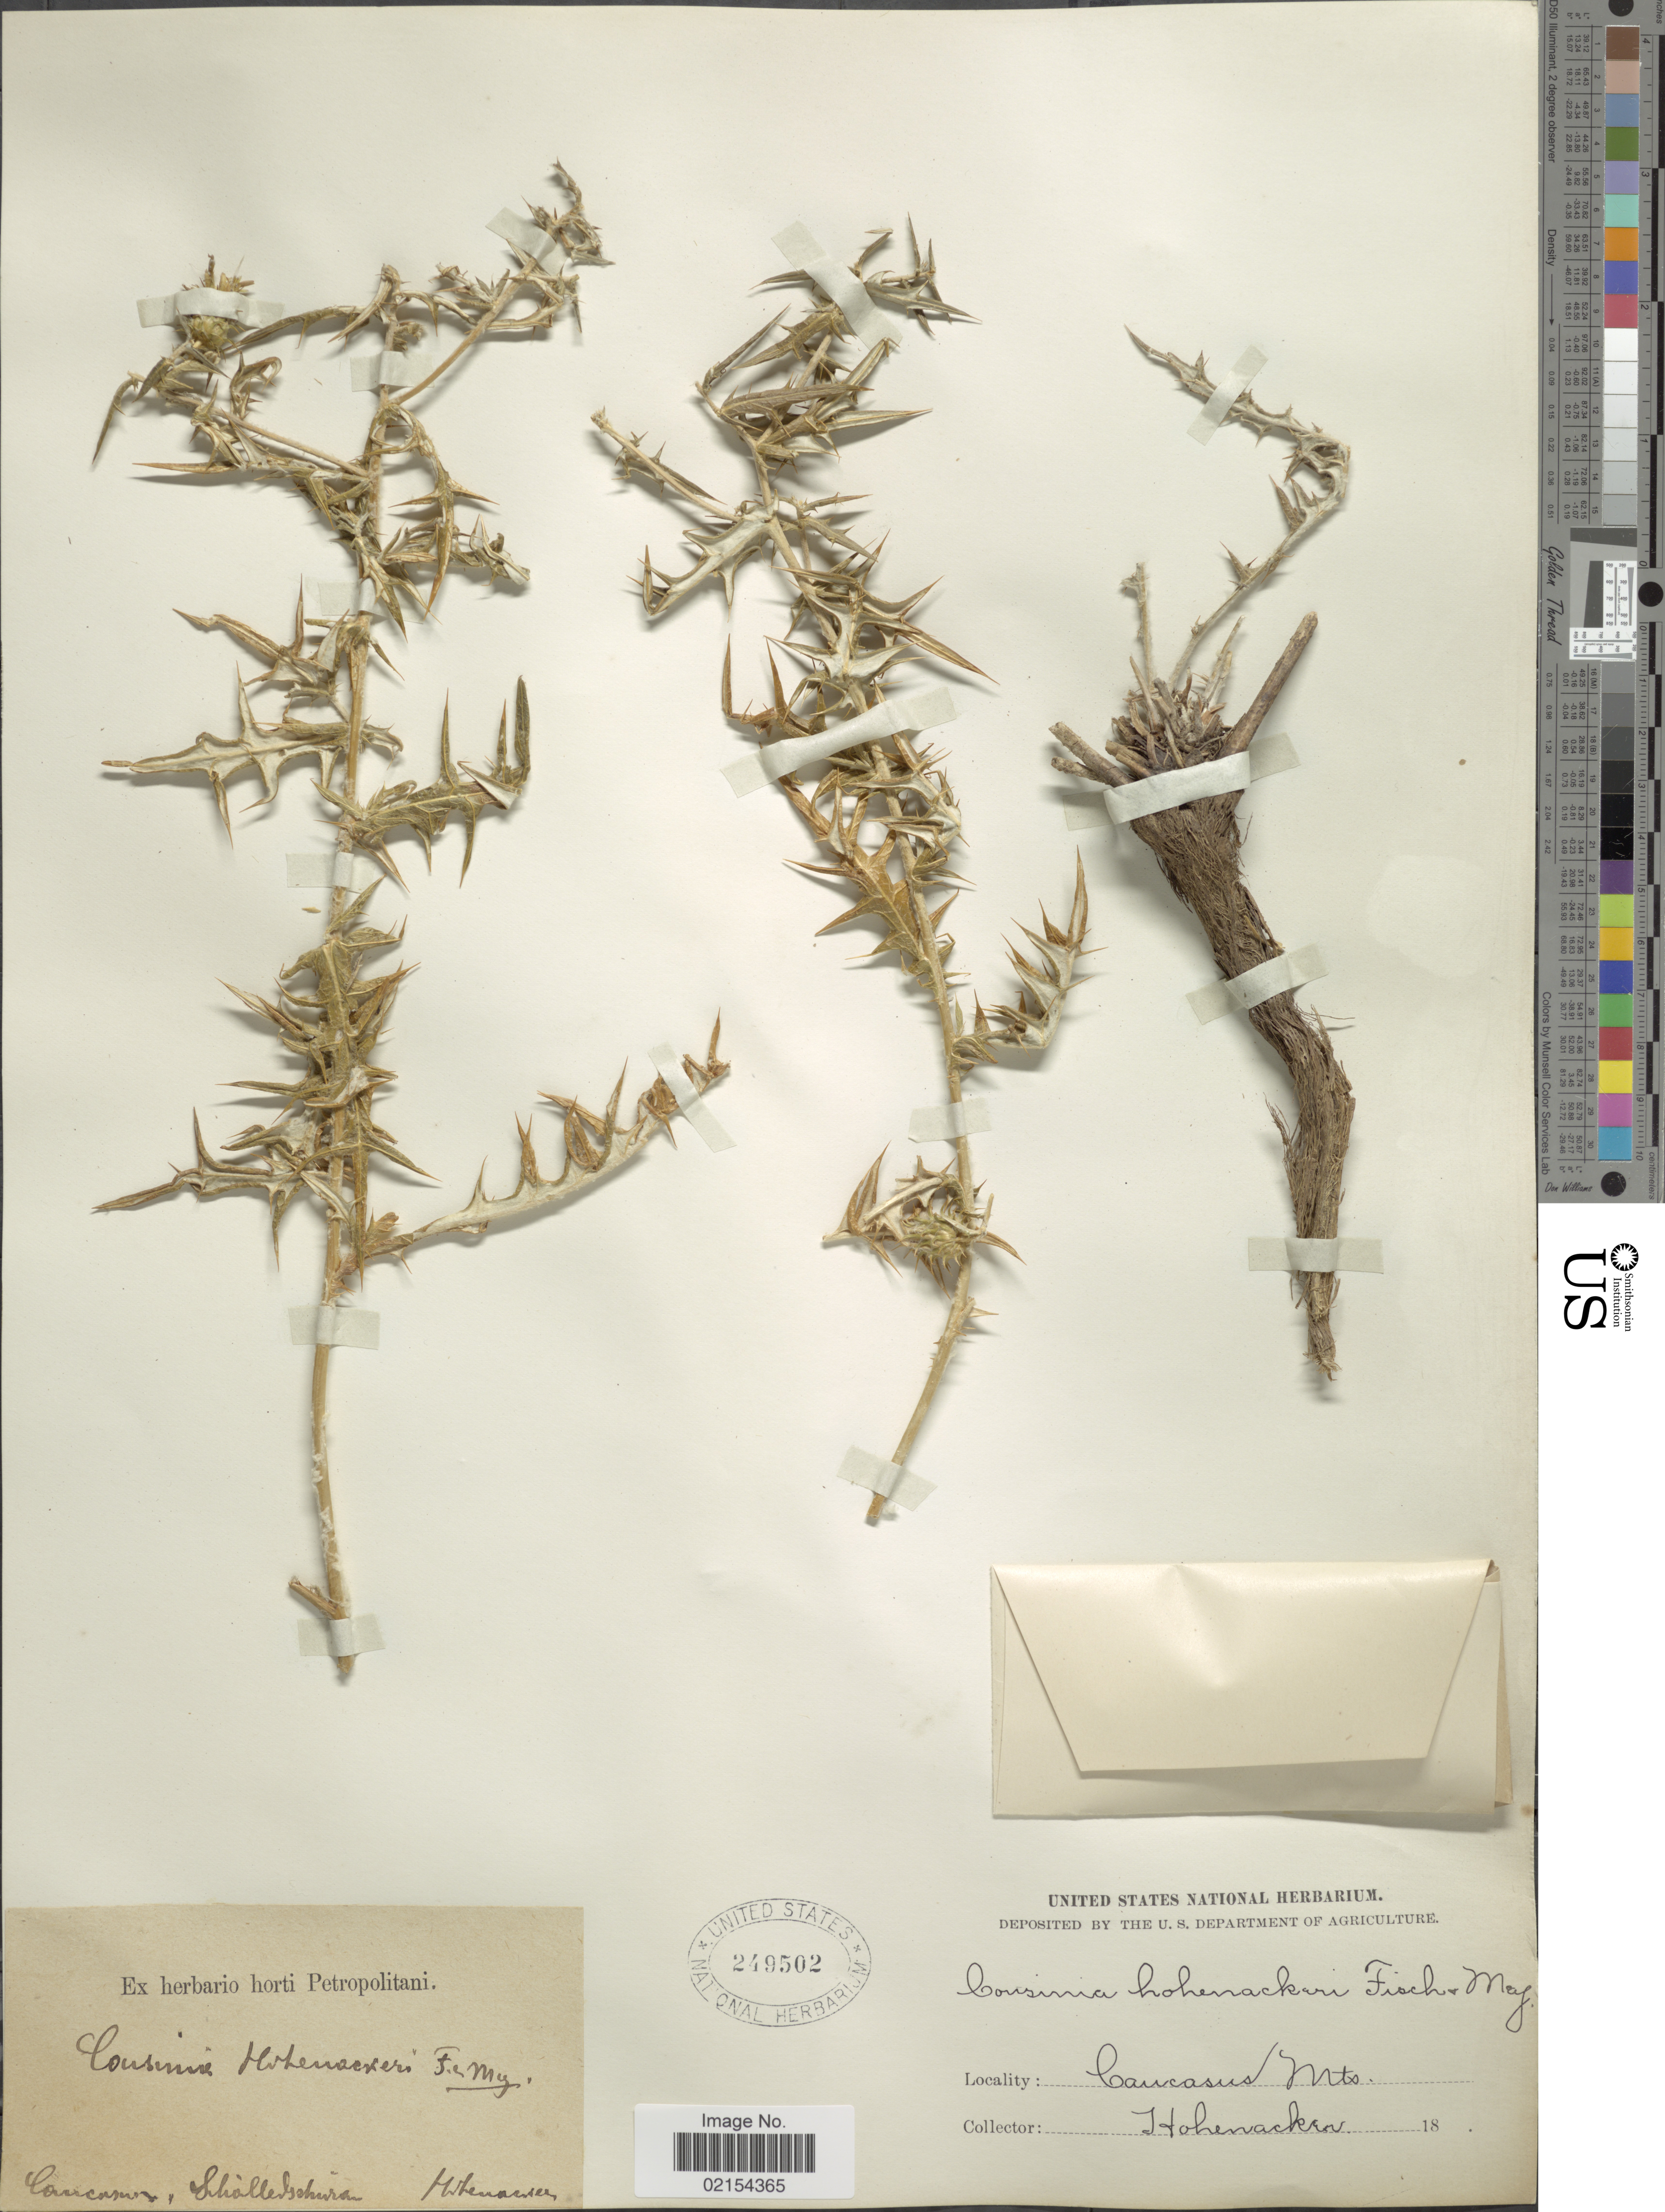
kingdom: Plantae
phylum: Tracheophyta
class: Magnoliopsida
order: Asterales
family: Asteraceae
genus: Cousinia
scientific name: Cousinia hohenackeri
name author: Fisch. & C.A. Mey.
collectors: Hohenacker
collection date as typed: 18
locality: Caucasus Mtns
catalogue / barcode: US 249502